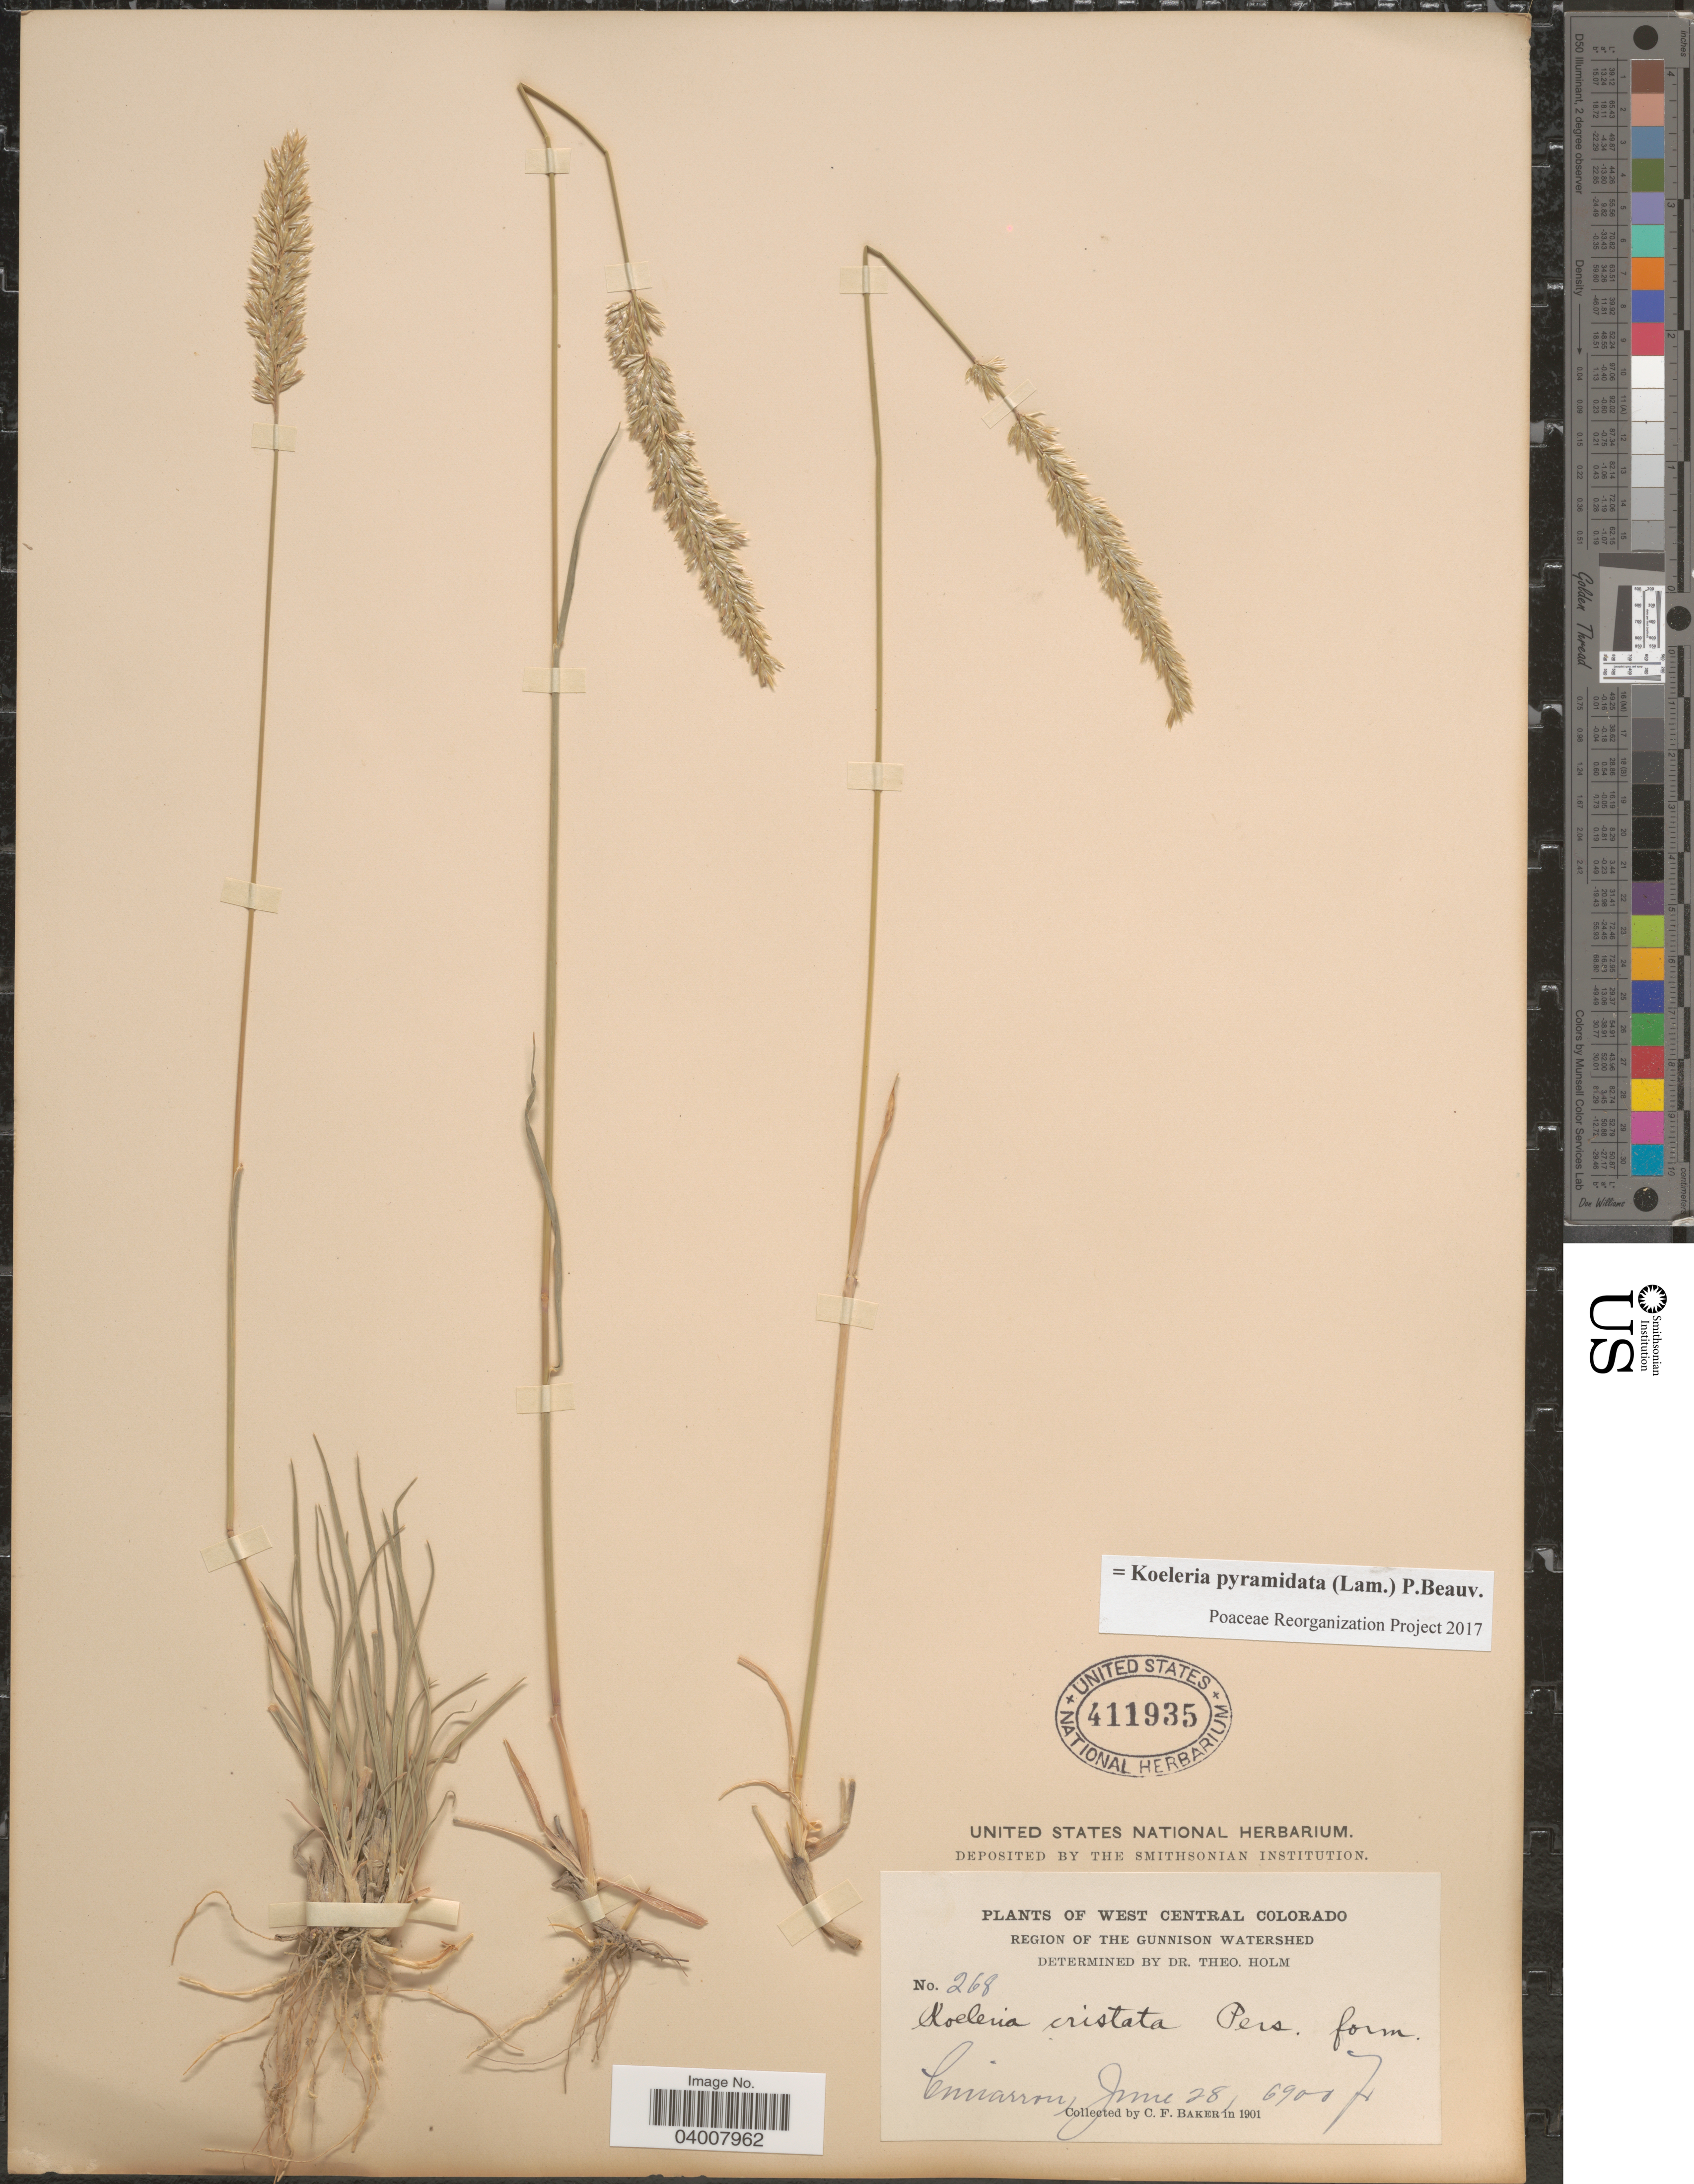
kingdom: Plantae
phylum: Tracheophyta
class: Liliopsida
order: Poales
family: Poaceae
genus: Koeleria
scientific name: Koeleria pyramidata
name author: (Lam.) P. Beauv.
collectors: C. F. Baker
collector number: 268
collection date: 1901-06-28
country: United States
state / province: Colorado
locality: West Central Colorado. Region of the Gunnison Watershed. Cimarron.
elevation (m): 2103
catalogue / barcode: US 411935